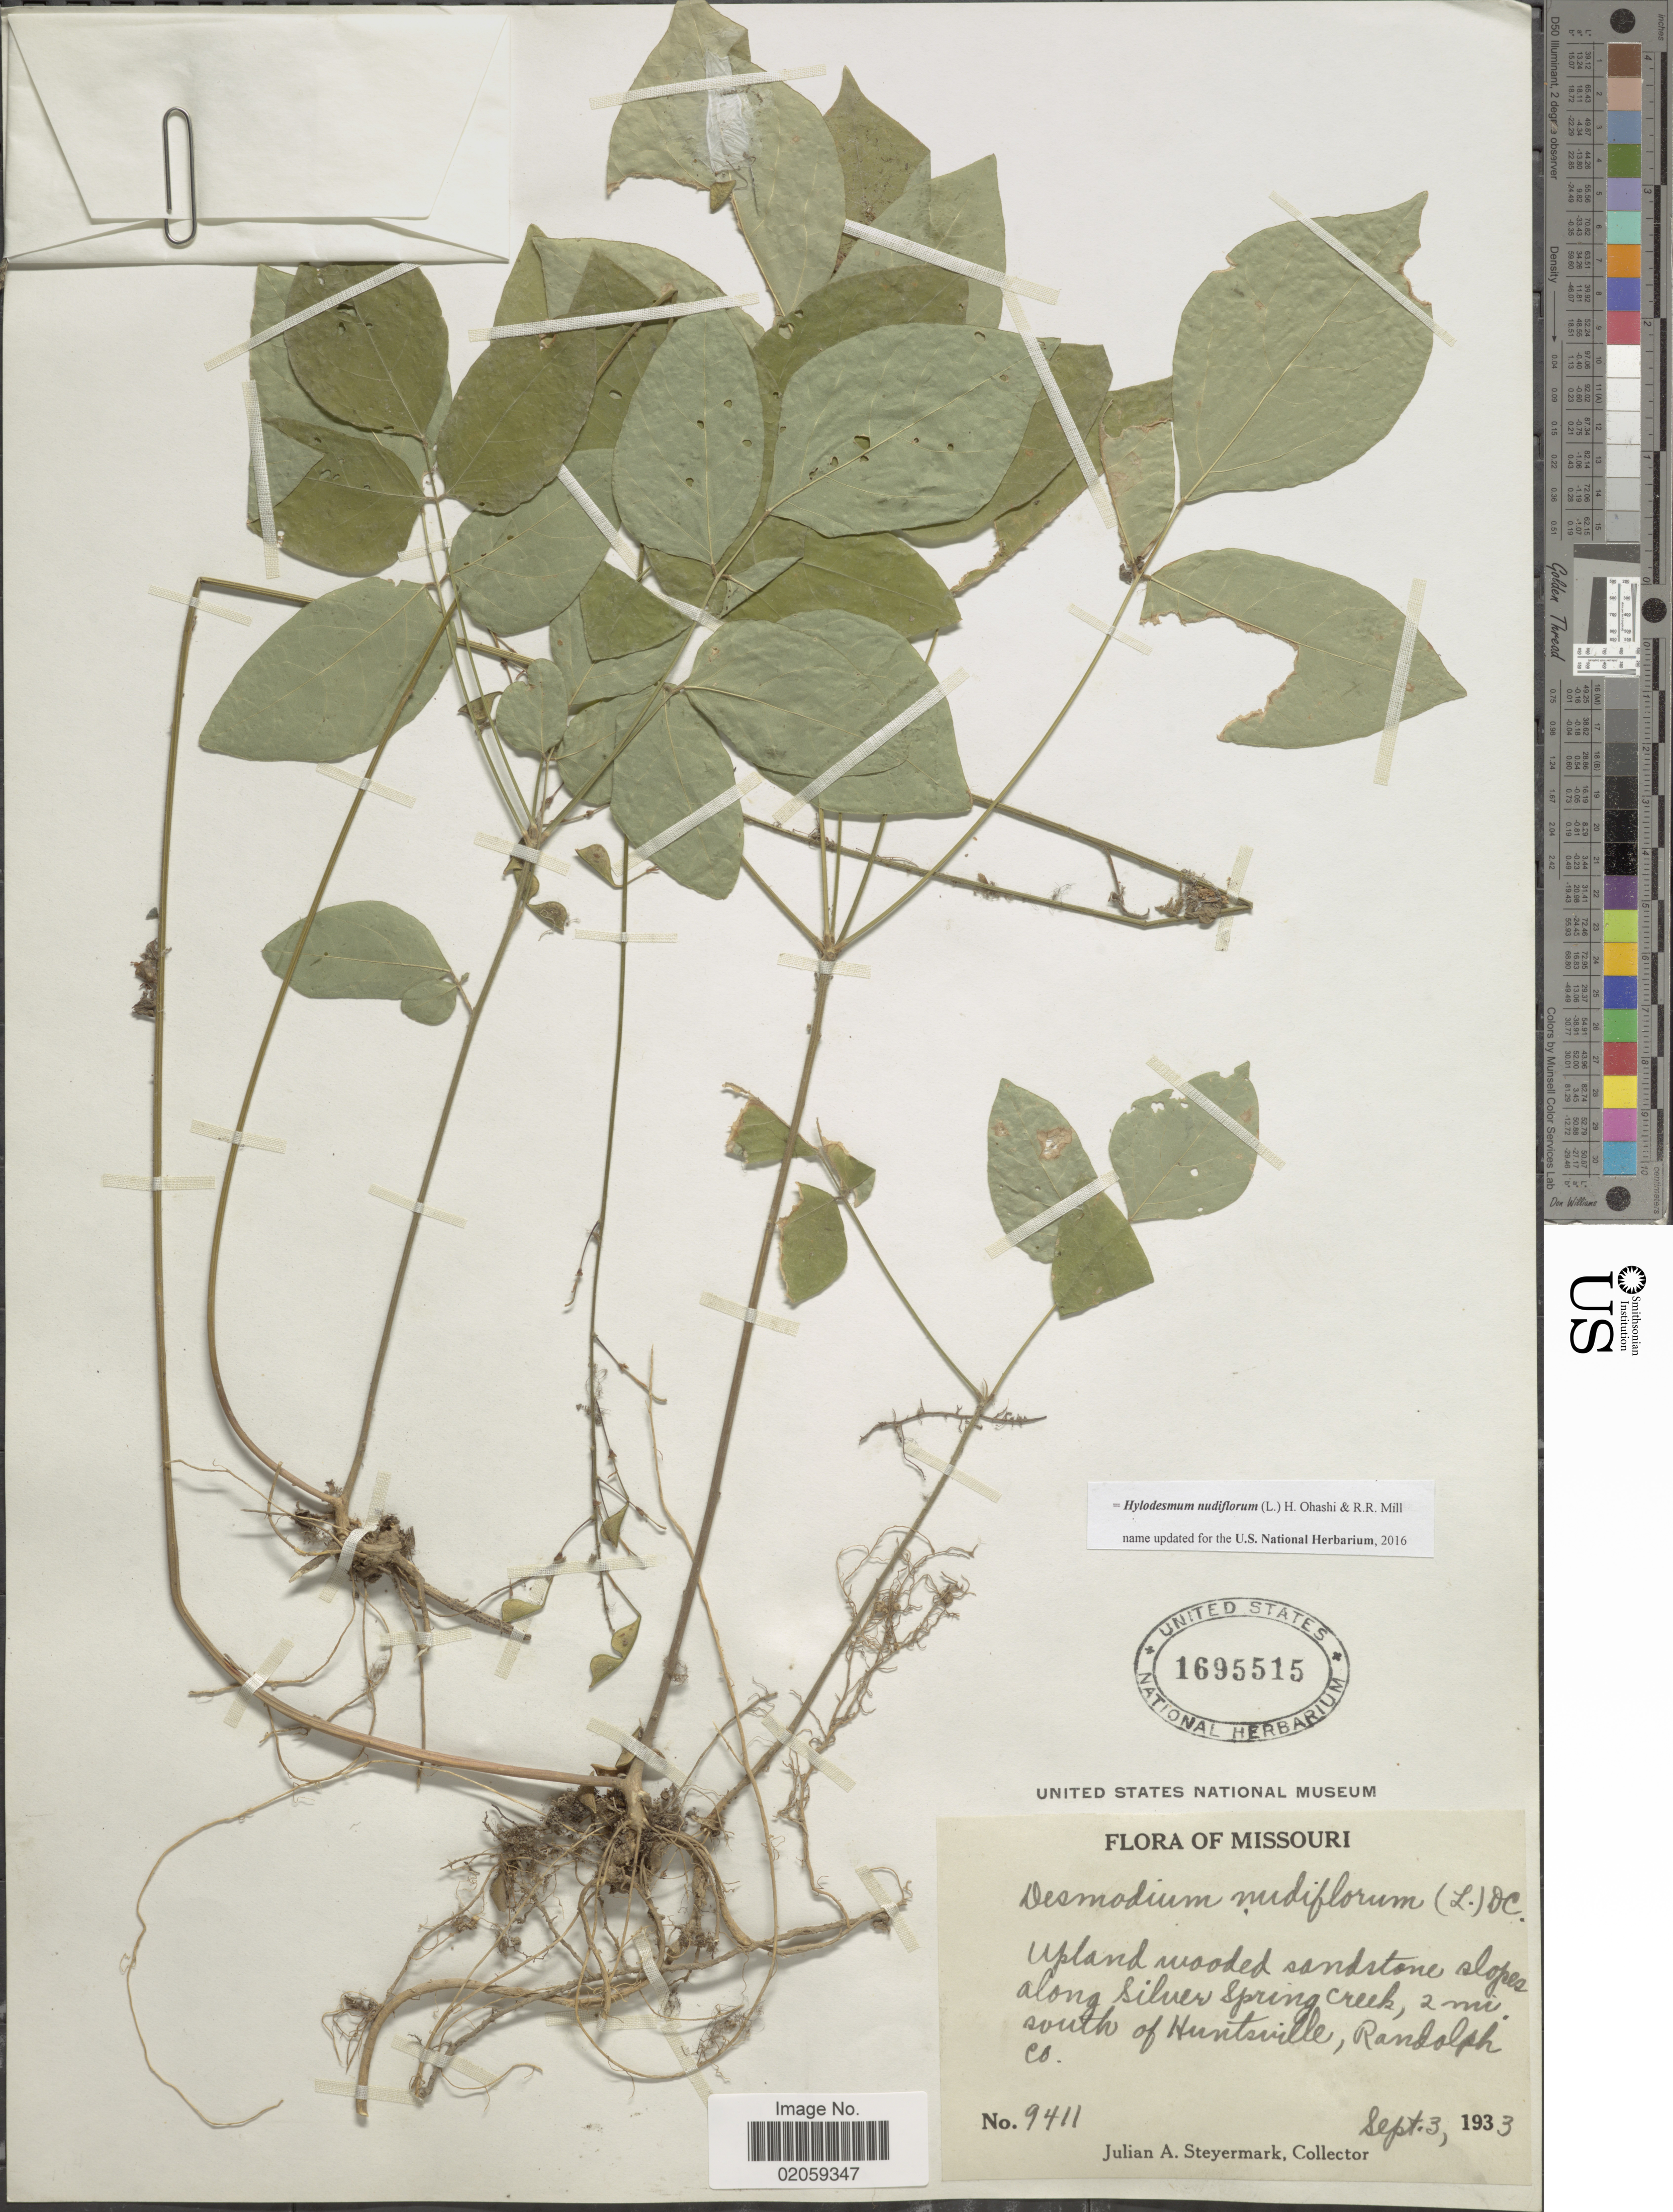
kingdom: Plantae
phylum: Tracheophyta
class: Magnoliopsida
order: Fabales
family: Fabaceae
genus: Hylodesmum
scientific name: Hylodesmum nudiflorum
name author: (L.) H. Ohashi & R.R. Mill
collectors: J. Steyermark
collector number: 9411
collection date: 1933-09-03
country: United States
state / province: Missouri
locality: Slopes along Silver Spring Creek, 2 mi south of Huntsville, Randolph Co.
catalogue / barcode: US 1695515